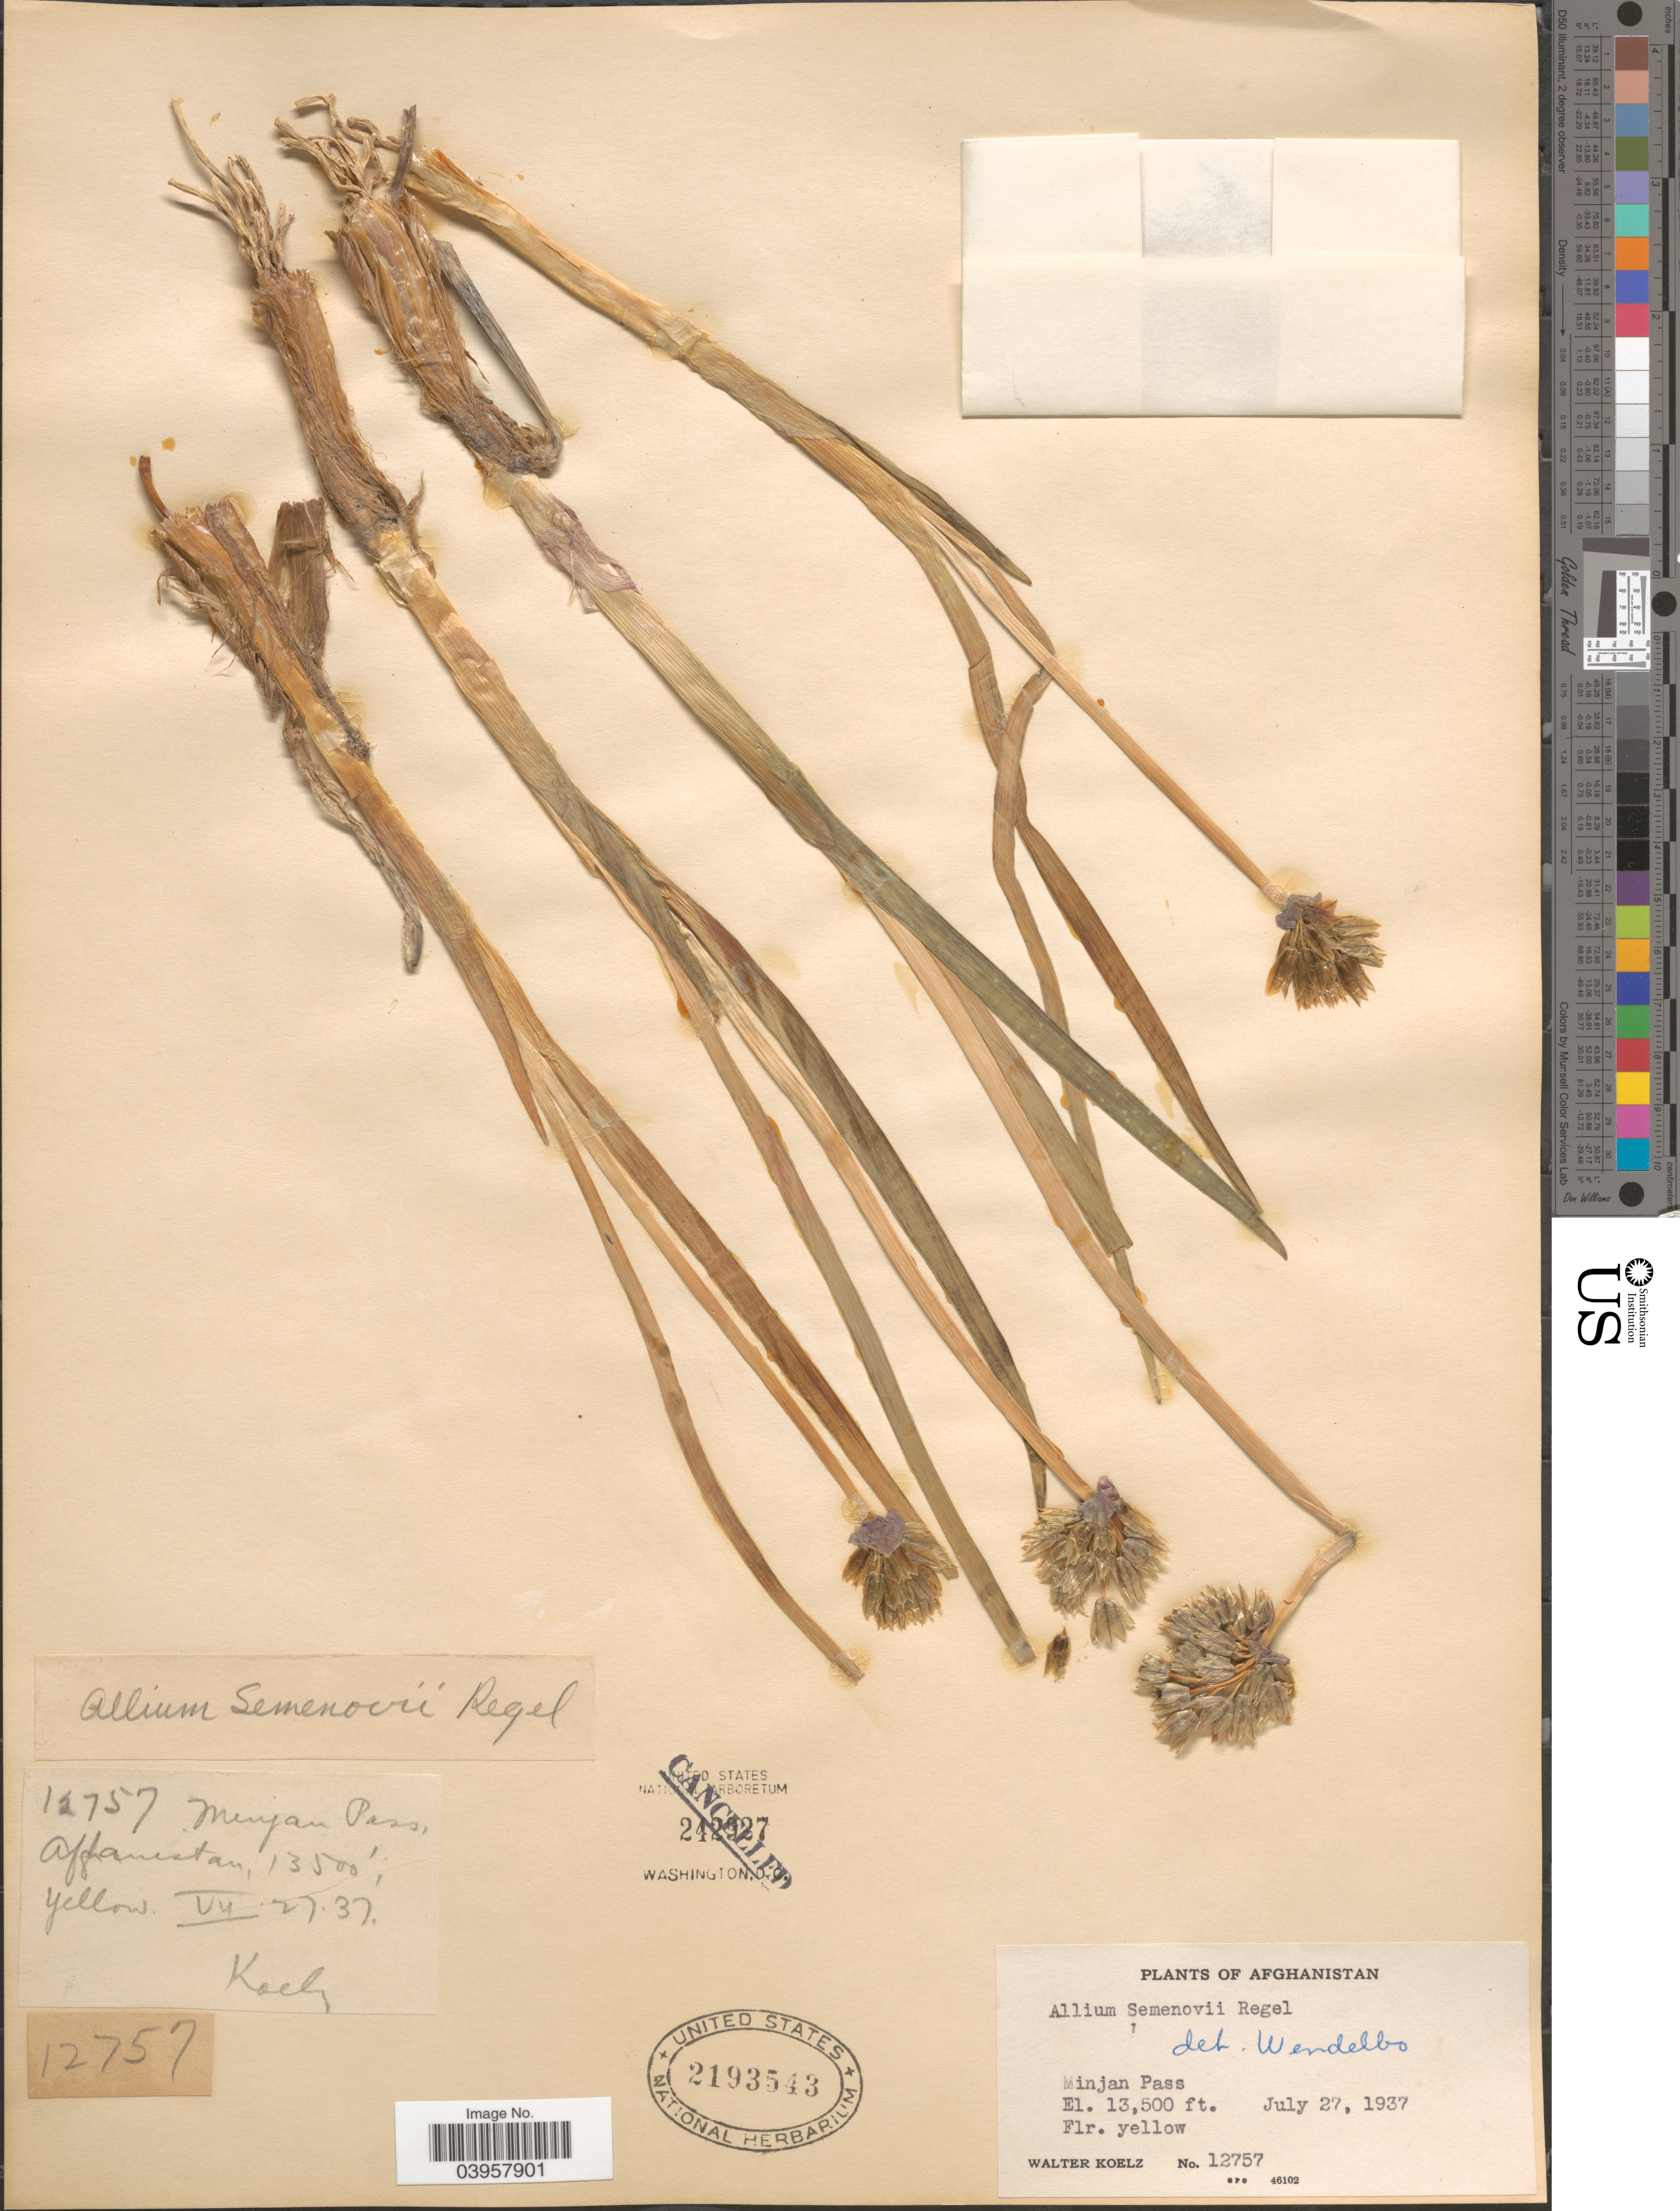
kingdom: Plantae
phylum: Tracheophyta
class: Liliopsida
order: Asparagales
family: Amaryllidaceae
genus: Allium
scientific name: Allium semenovii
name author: Regel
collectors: W. N. Koelz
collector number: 12757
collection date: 1937-07-27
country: Afghanistan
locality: Minjan Pass.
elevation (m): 4115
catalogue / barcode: US 2193543